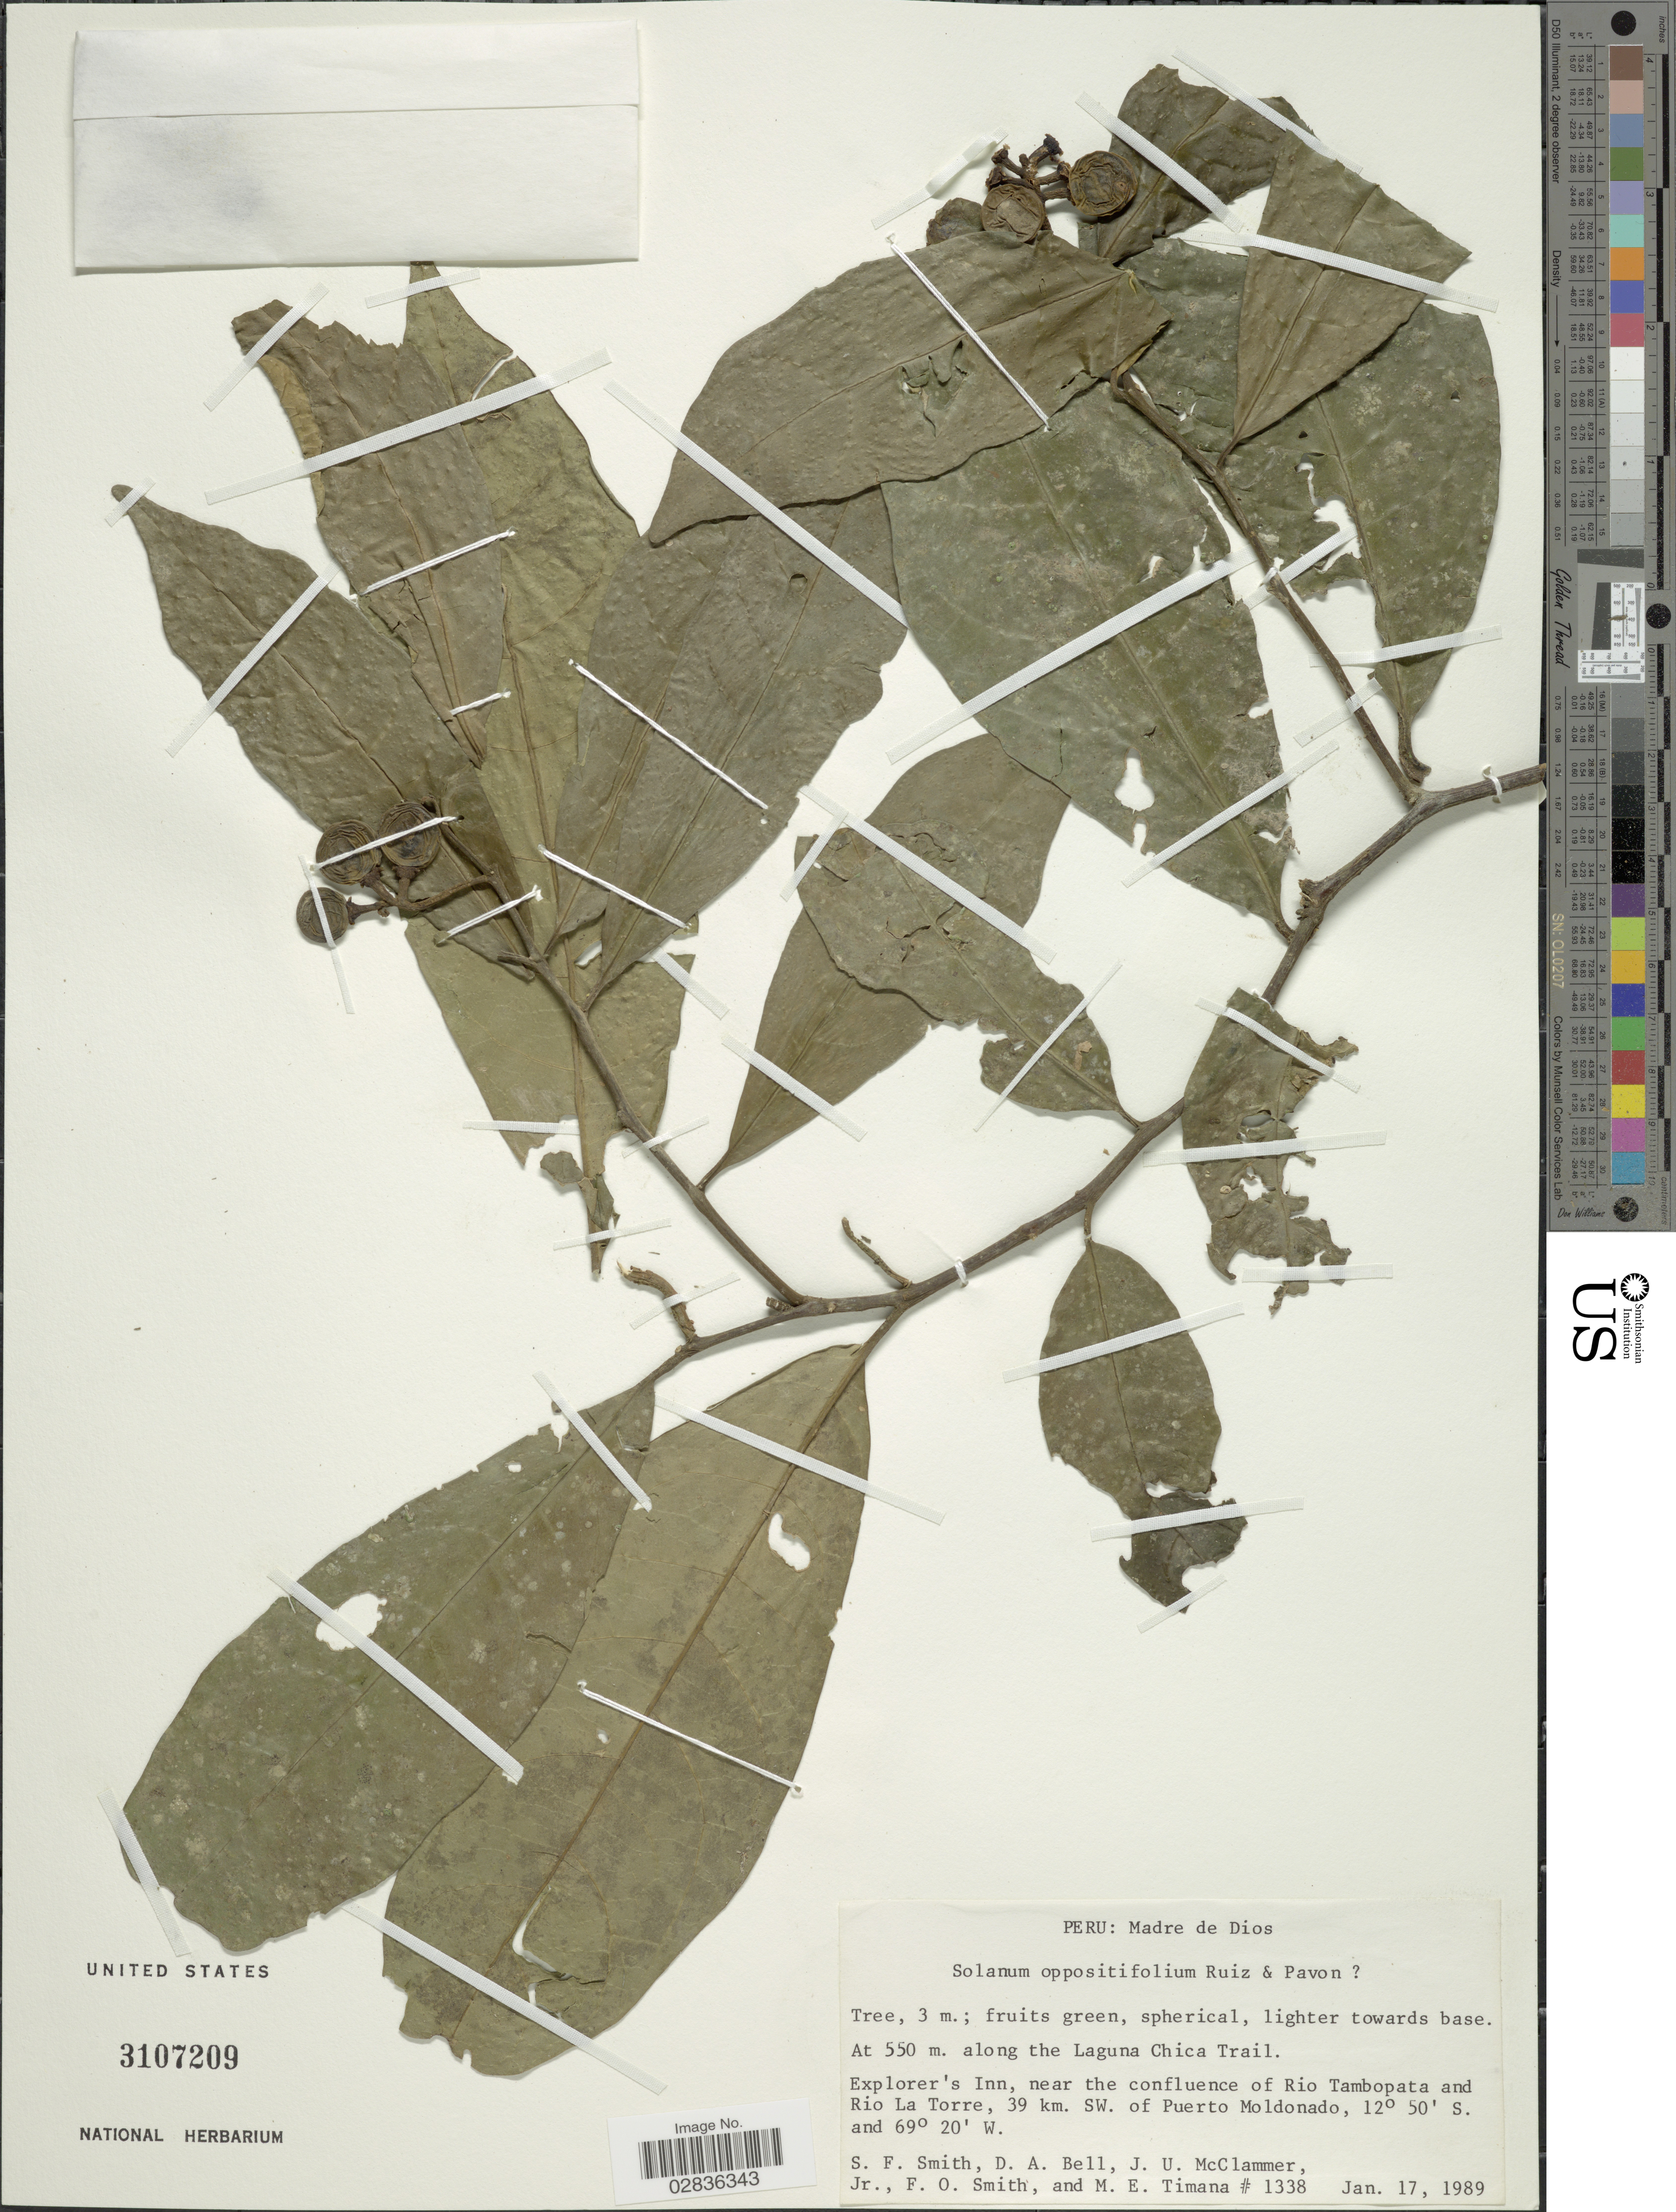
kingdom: Plantae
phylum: Tracheophyta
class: Magnoliopsida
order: Solanales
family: Solanaceae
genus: Solanum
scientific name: Solanum oppositifolium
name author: Ruiz & Pav.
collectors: S.F. Smith, D. A. Bell, J. McClammer & F. Smith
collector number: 1338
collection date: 1989-01-17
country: Peru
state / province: Madre de Dios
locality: Along the Laguna Chica Trail. Explorer's Inn, near the confluence of Rio Tambopata and Rio La Torre, 39 km. SW. of Puerto Moldonado.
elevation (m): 550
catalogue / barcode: US 3107209